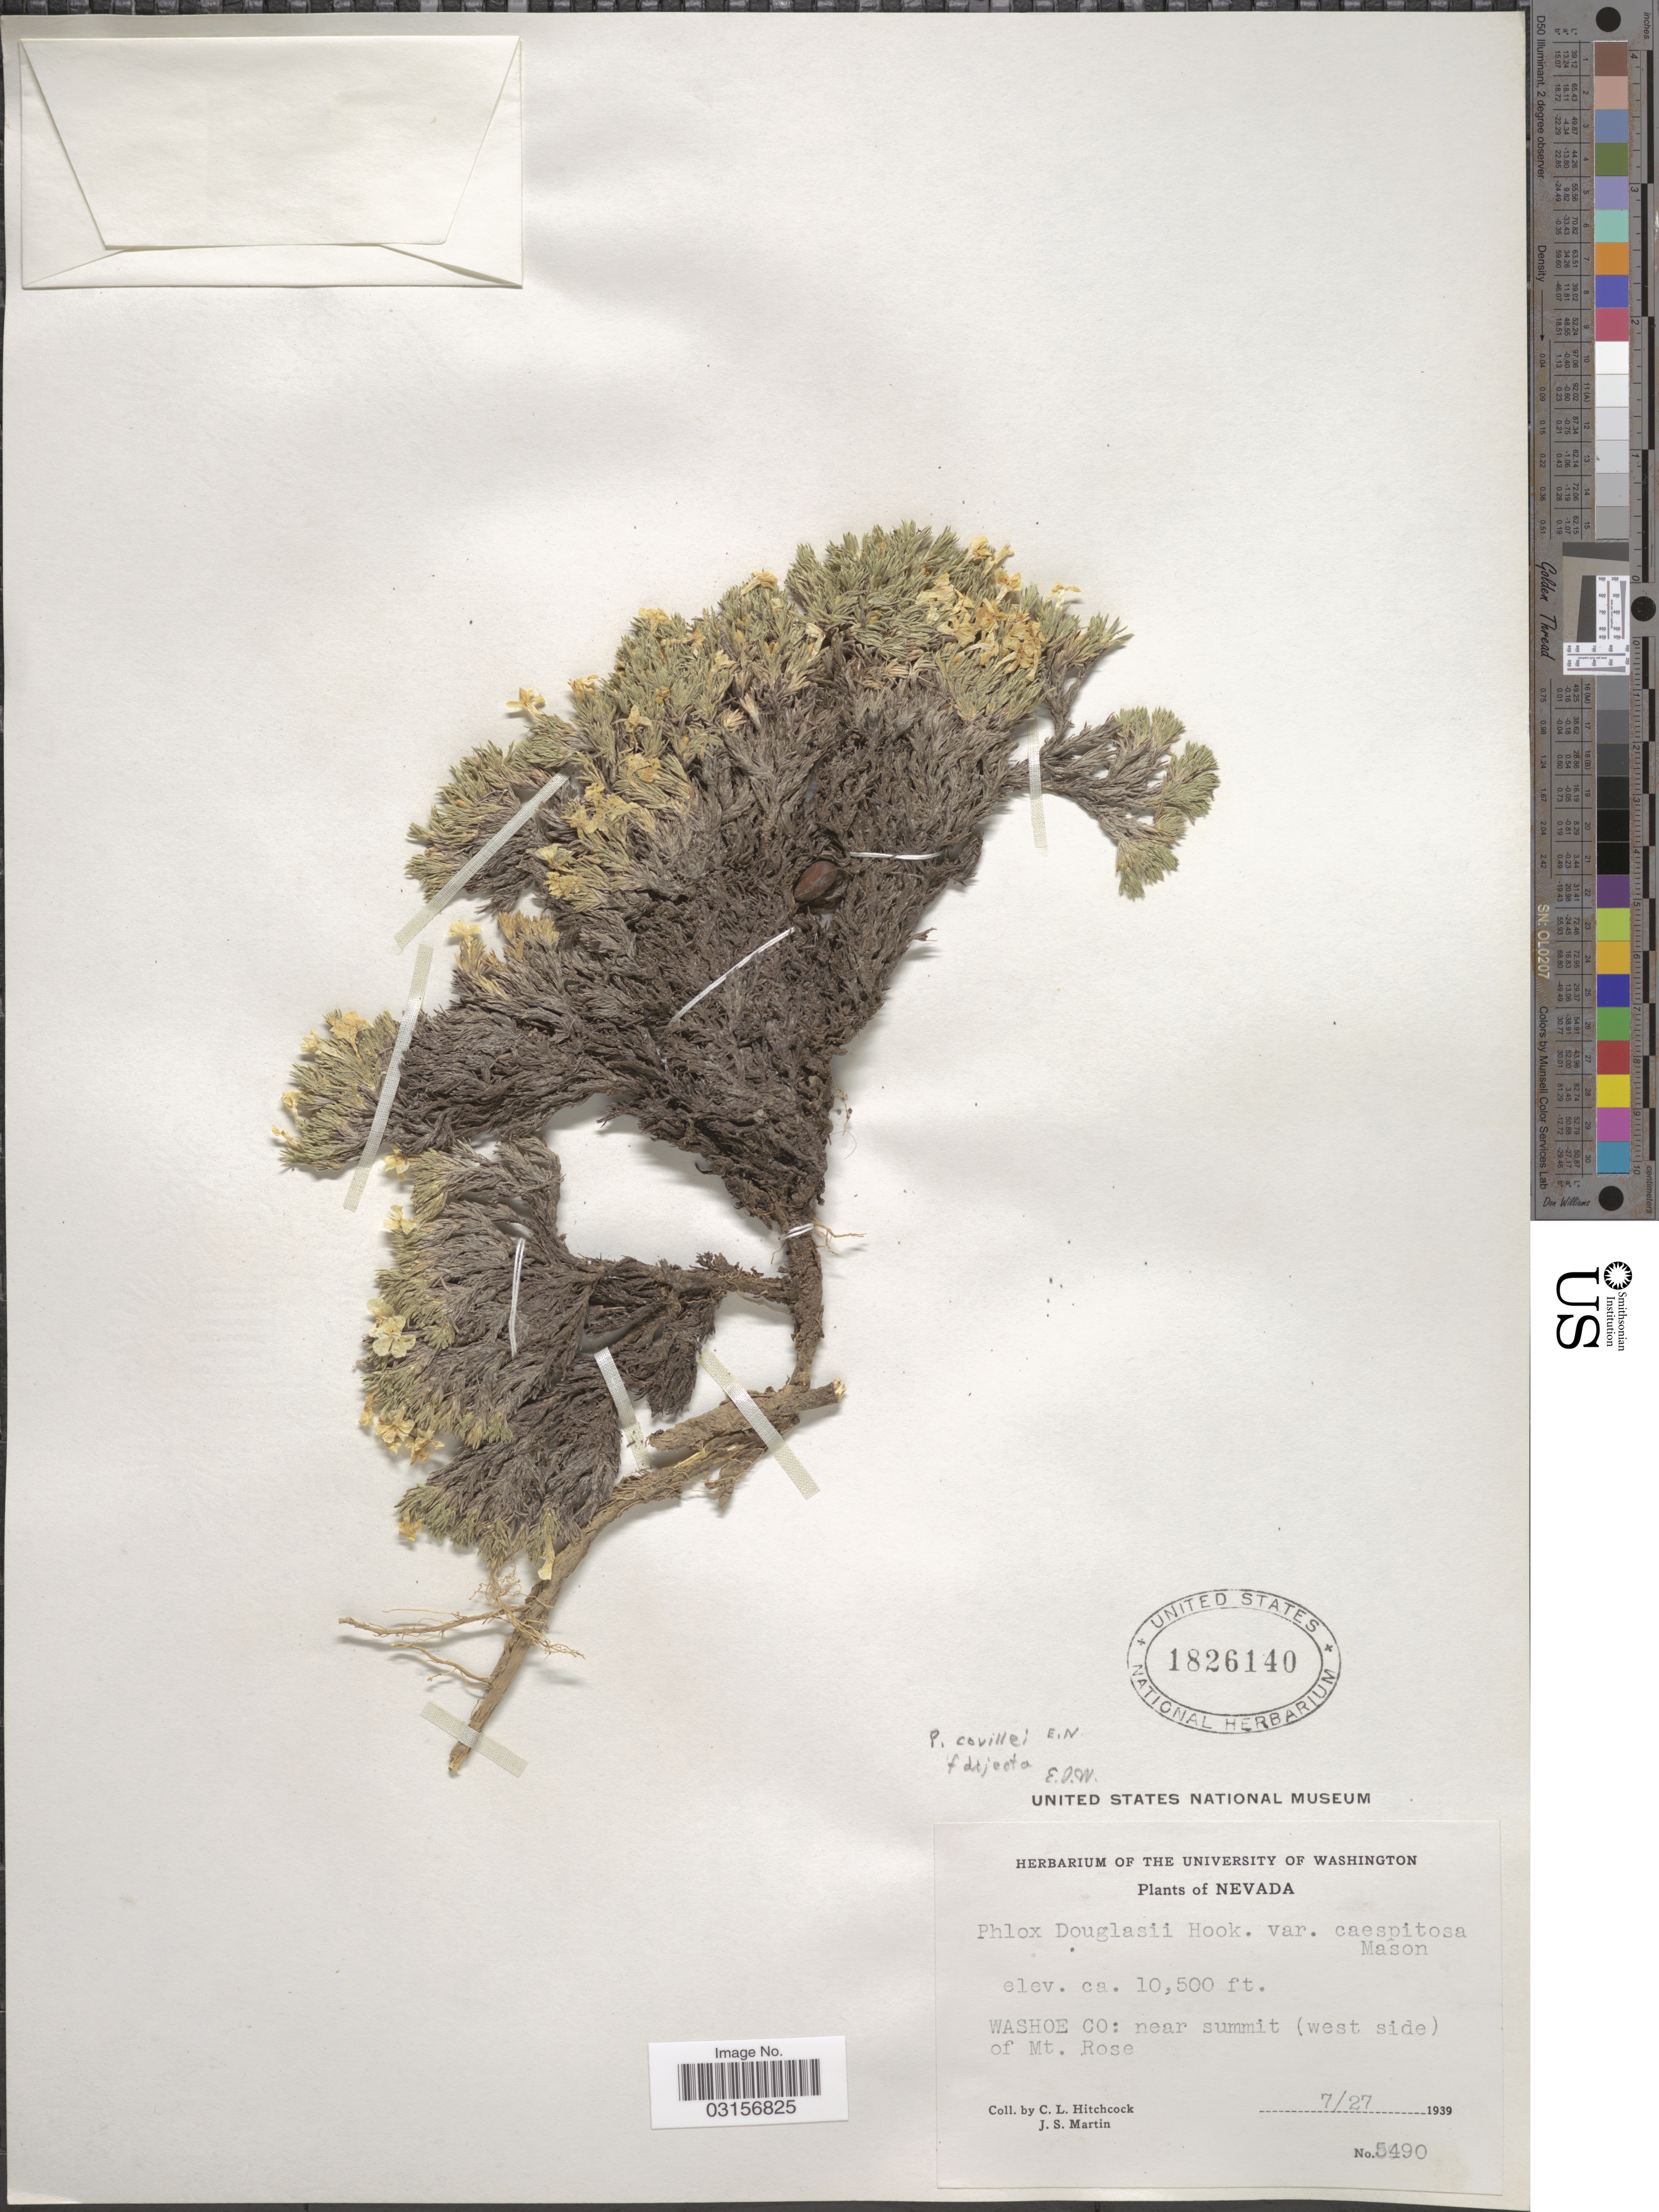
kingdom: Plantae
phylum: Tracheophyta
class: Magnoliopsida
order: Ericales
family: Polemoniaceae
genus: Phlox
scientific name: Phlox condensata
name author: (A. Gray) E.E. Nelson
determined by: Mayfield, M. H.; Ferguson, C. J.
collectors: C. L. Hitchcock & J. S. Martin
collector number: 5490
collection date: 1939-07-27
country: United States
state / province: Nevada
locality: Washoe Co: near summit (west side) of Mt. Rose.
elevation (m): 3200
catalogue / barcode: US 1826140